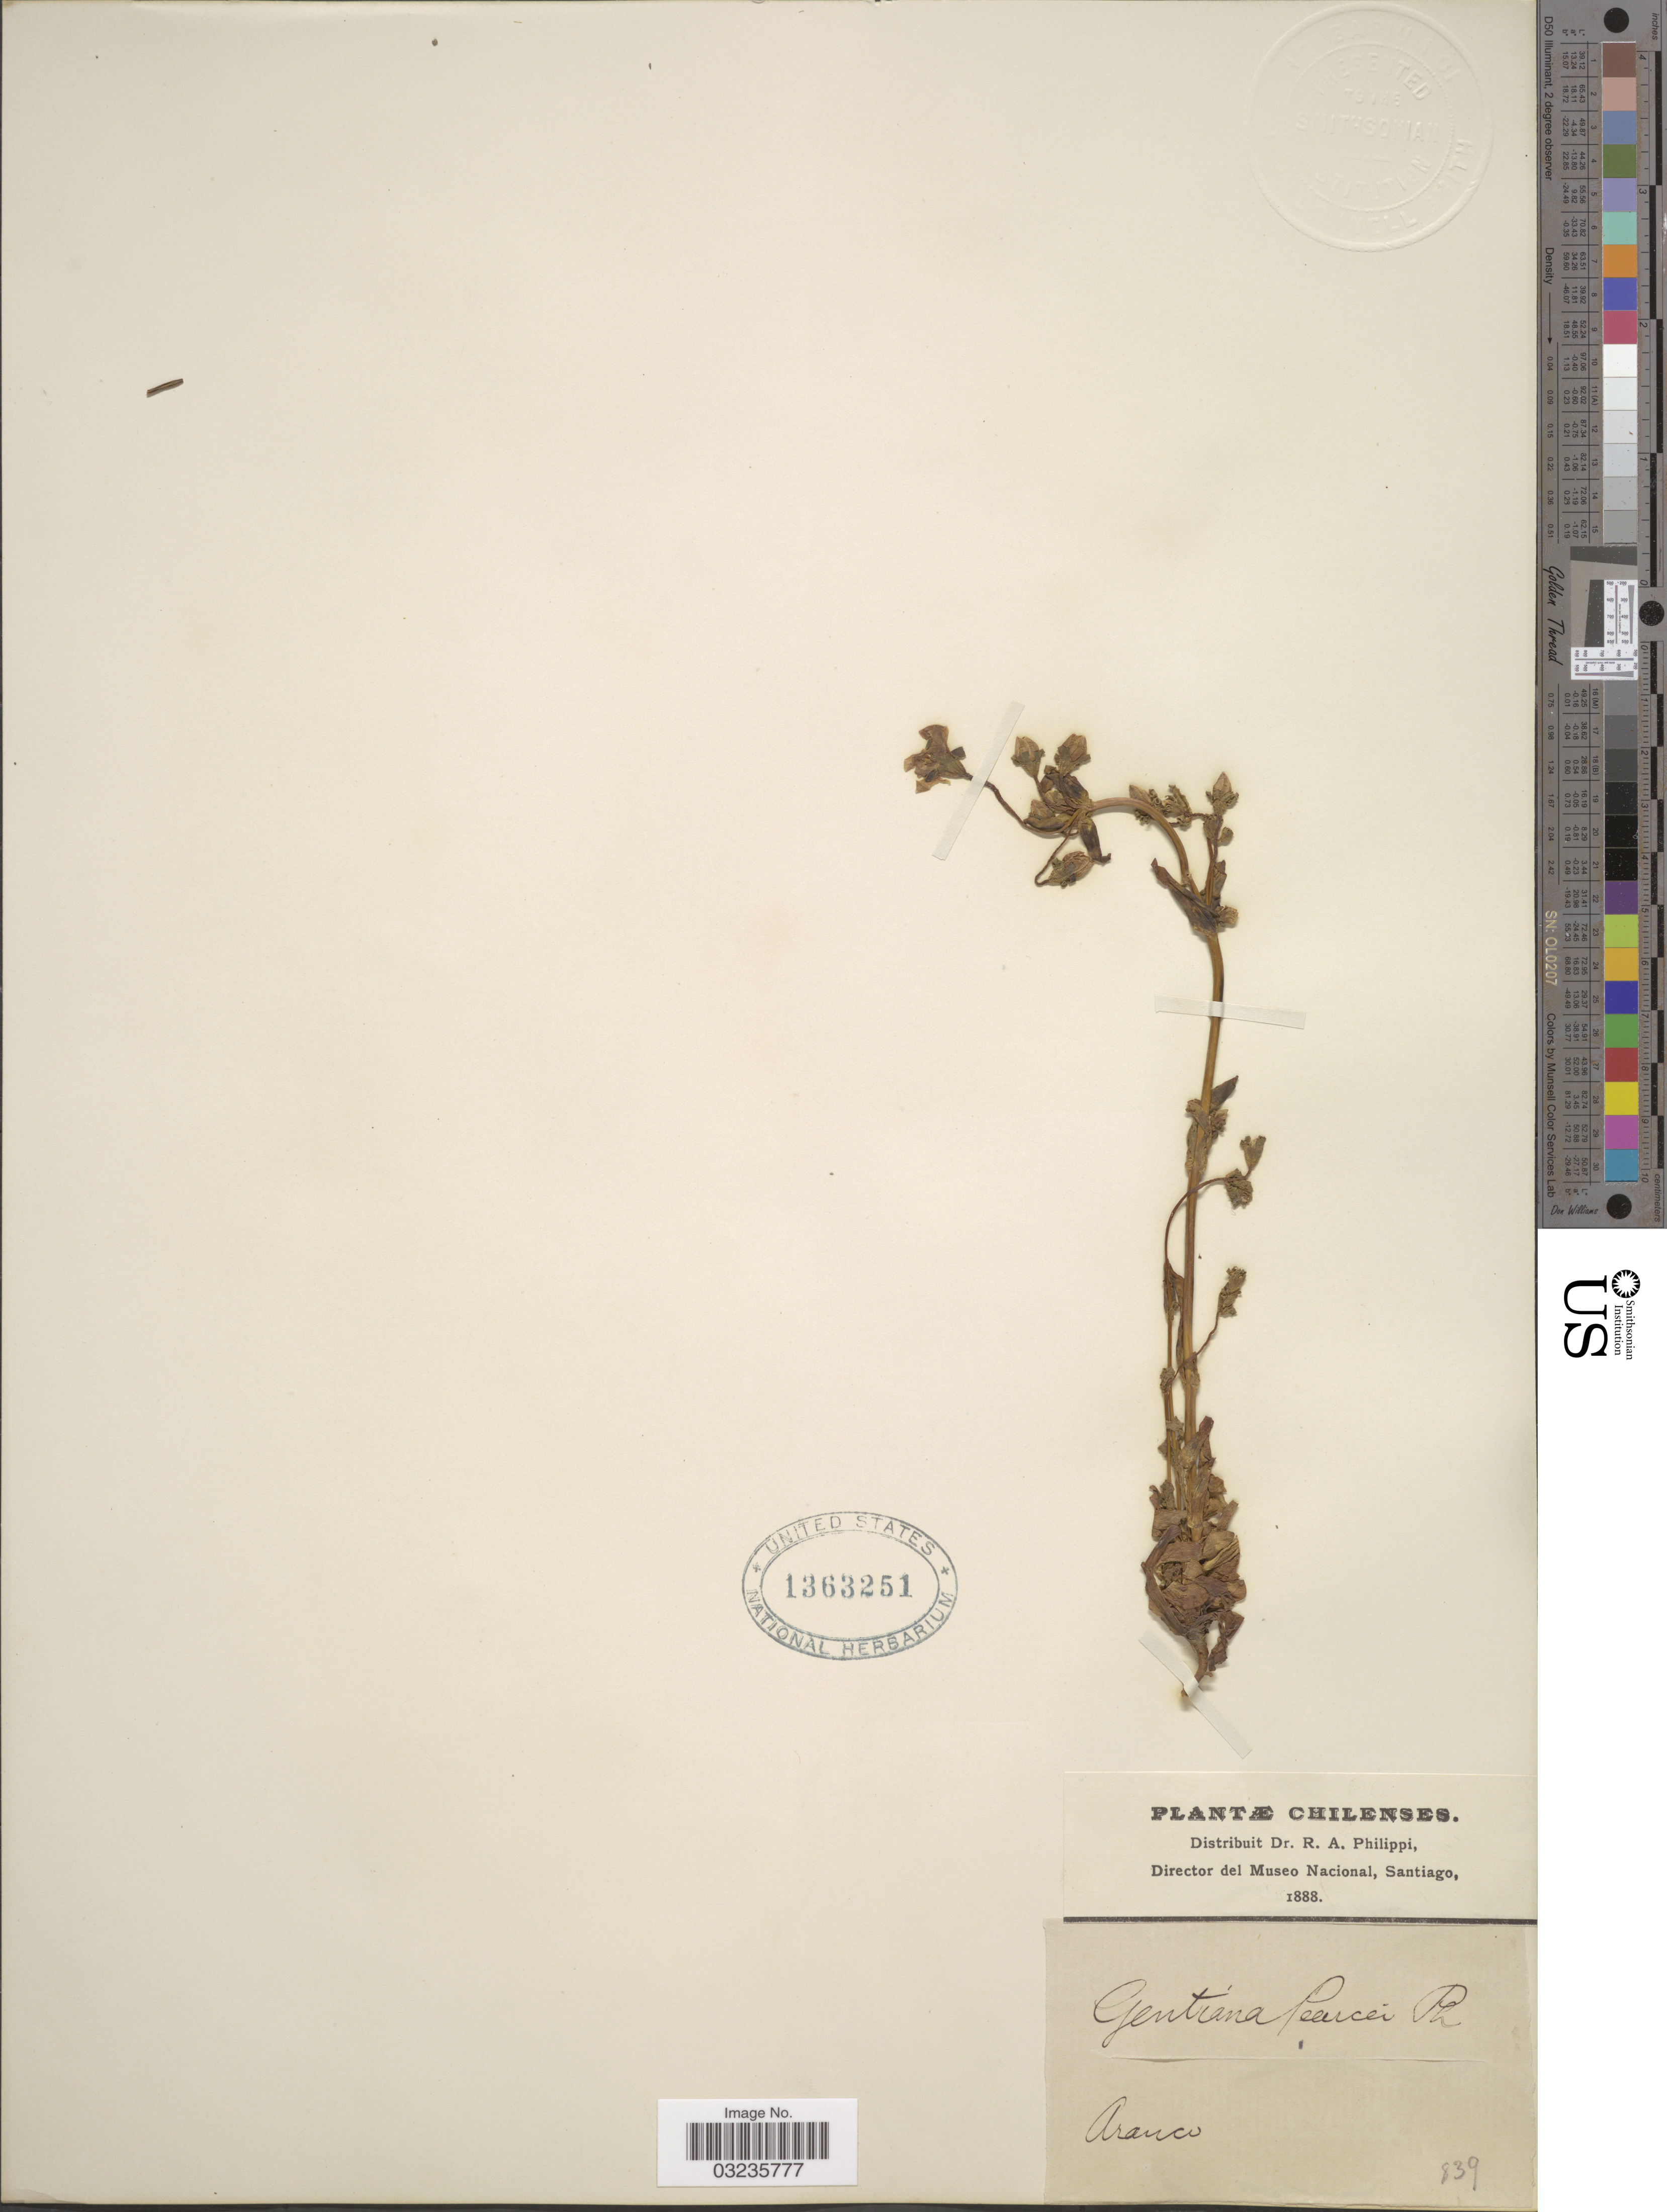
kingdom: Plantae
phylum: Tracheophyta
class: Magnoliopsida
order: Gentianales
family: Gentianaceae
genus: Gentiana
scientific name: Gentiana pearcei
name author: Phil.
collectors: ex. herb. R.A. Philippi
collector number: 839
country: Chile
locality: Aranco.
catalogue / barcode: US 1363251